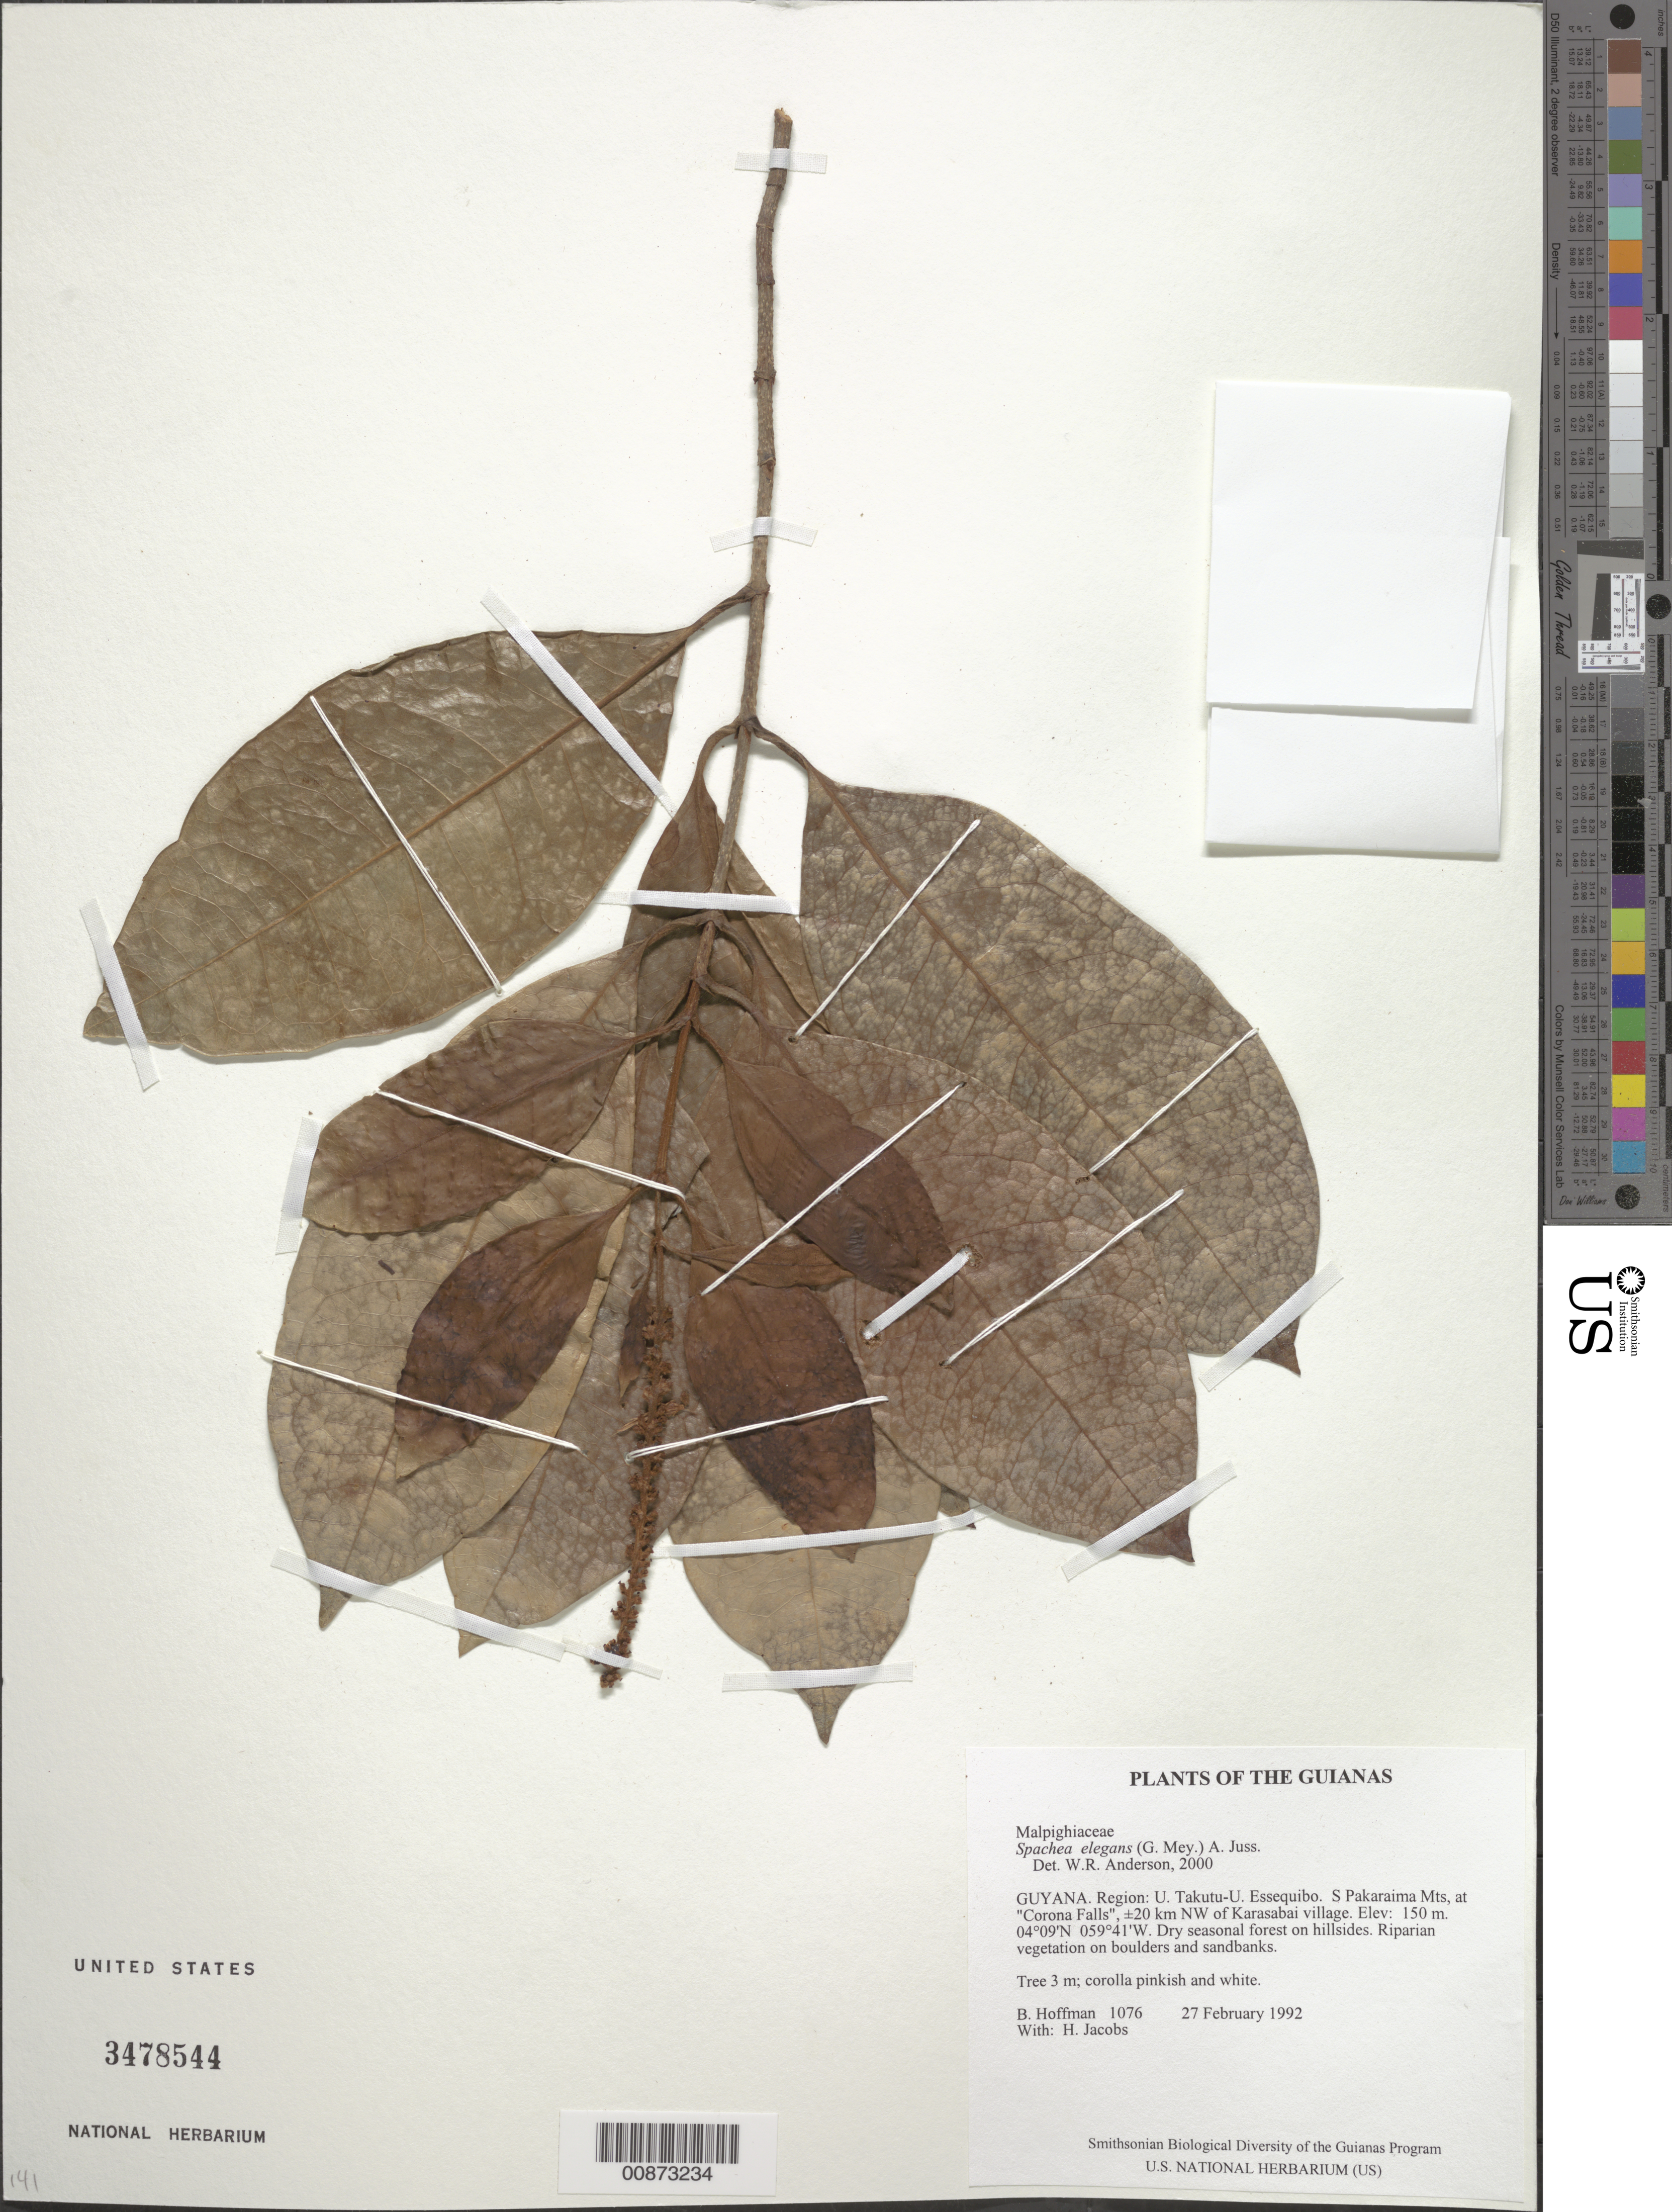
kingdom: Plantae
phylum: Tracheophyta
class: Magnoliopsida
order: Malpighiales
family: Malpighiaceae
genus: Spachea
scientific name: Spachea elegans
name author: A. Juss.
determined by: Anderson, W. R., (MICH), University of Michigan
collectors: B. Hoffman & H. Jacobs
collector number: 1076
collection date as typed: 27 February 1992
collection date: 1992-02-27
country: Guyana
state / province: U. Takutu-U. Essequibo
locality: S Pakaraima Mts, at "Corona Falls", ±20 km NW of Karasabai village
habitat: Dry seasonal forest on hillsides. Riparian vegetation on boulders and sandbanks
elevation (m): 150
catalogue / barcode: US 3478544